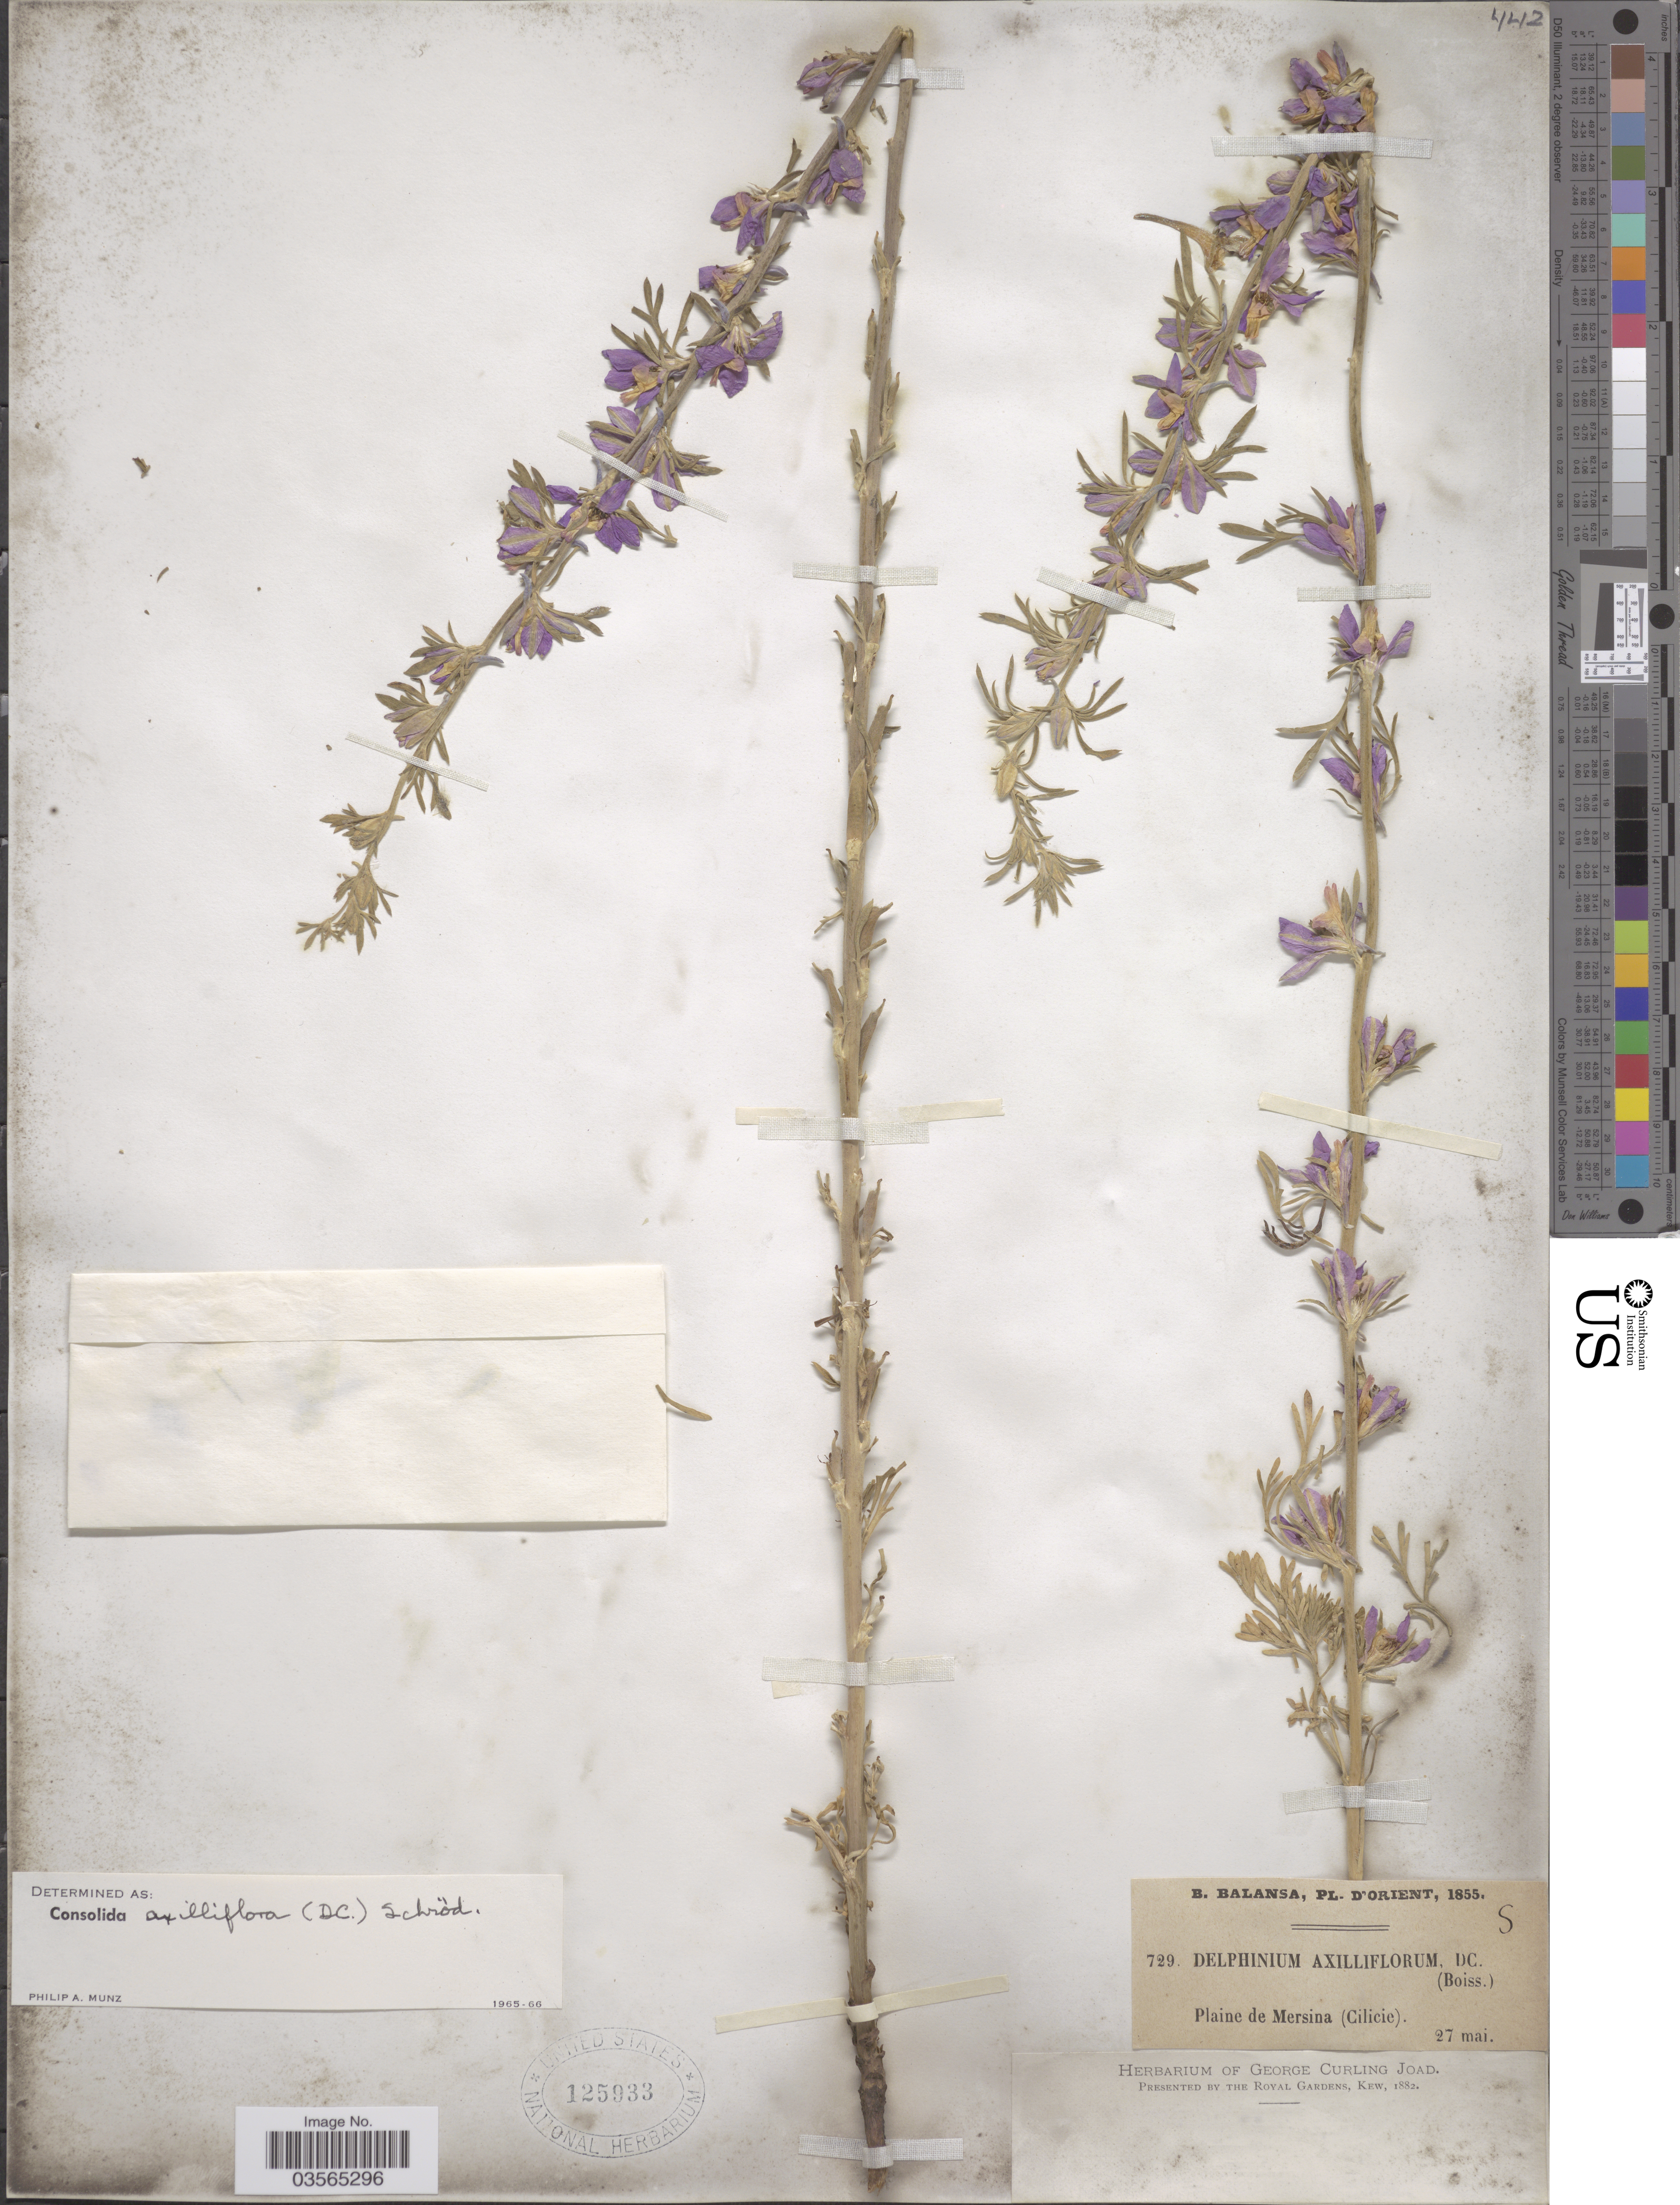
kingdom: Plantae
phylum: Tracheophyta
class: Magnoliopsida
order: Ranunculales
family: Ranunculaceae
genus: Delphinium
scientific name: Delphinium axilliflorum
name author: DC.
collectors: B. Balansa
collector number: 729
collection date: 1855-05-27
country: Turkey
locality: Orient. Plaine de Mersina (Cilicie).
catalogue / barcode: US 125933